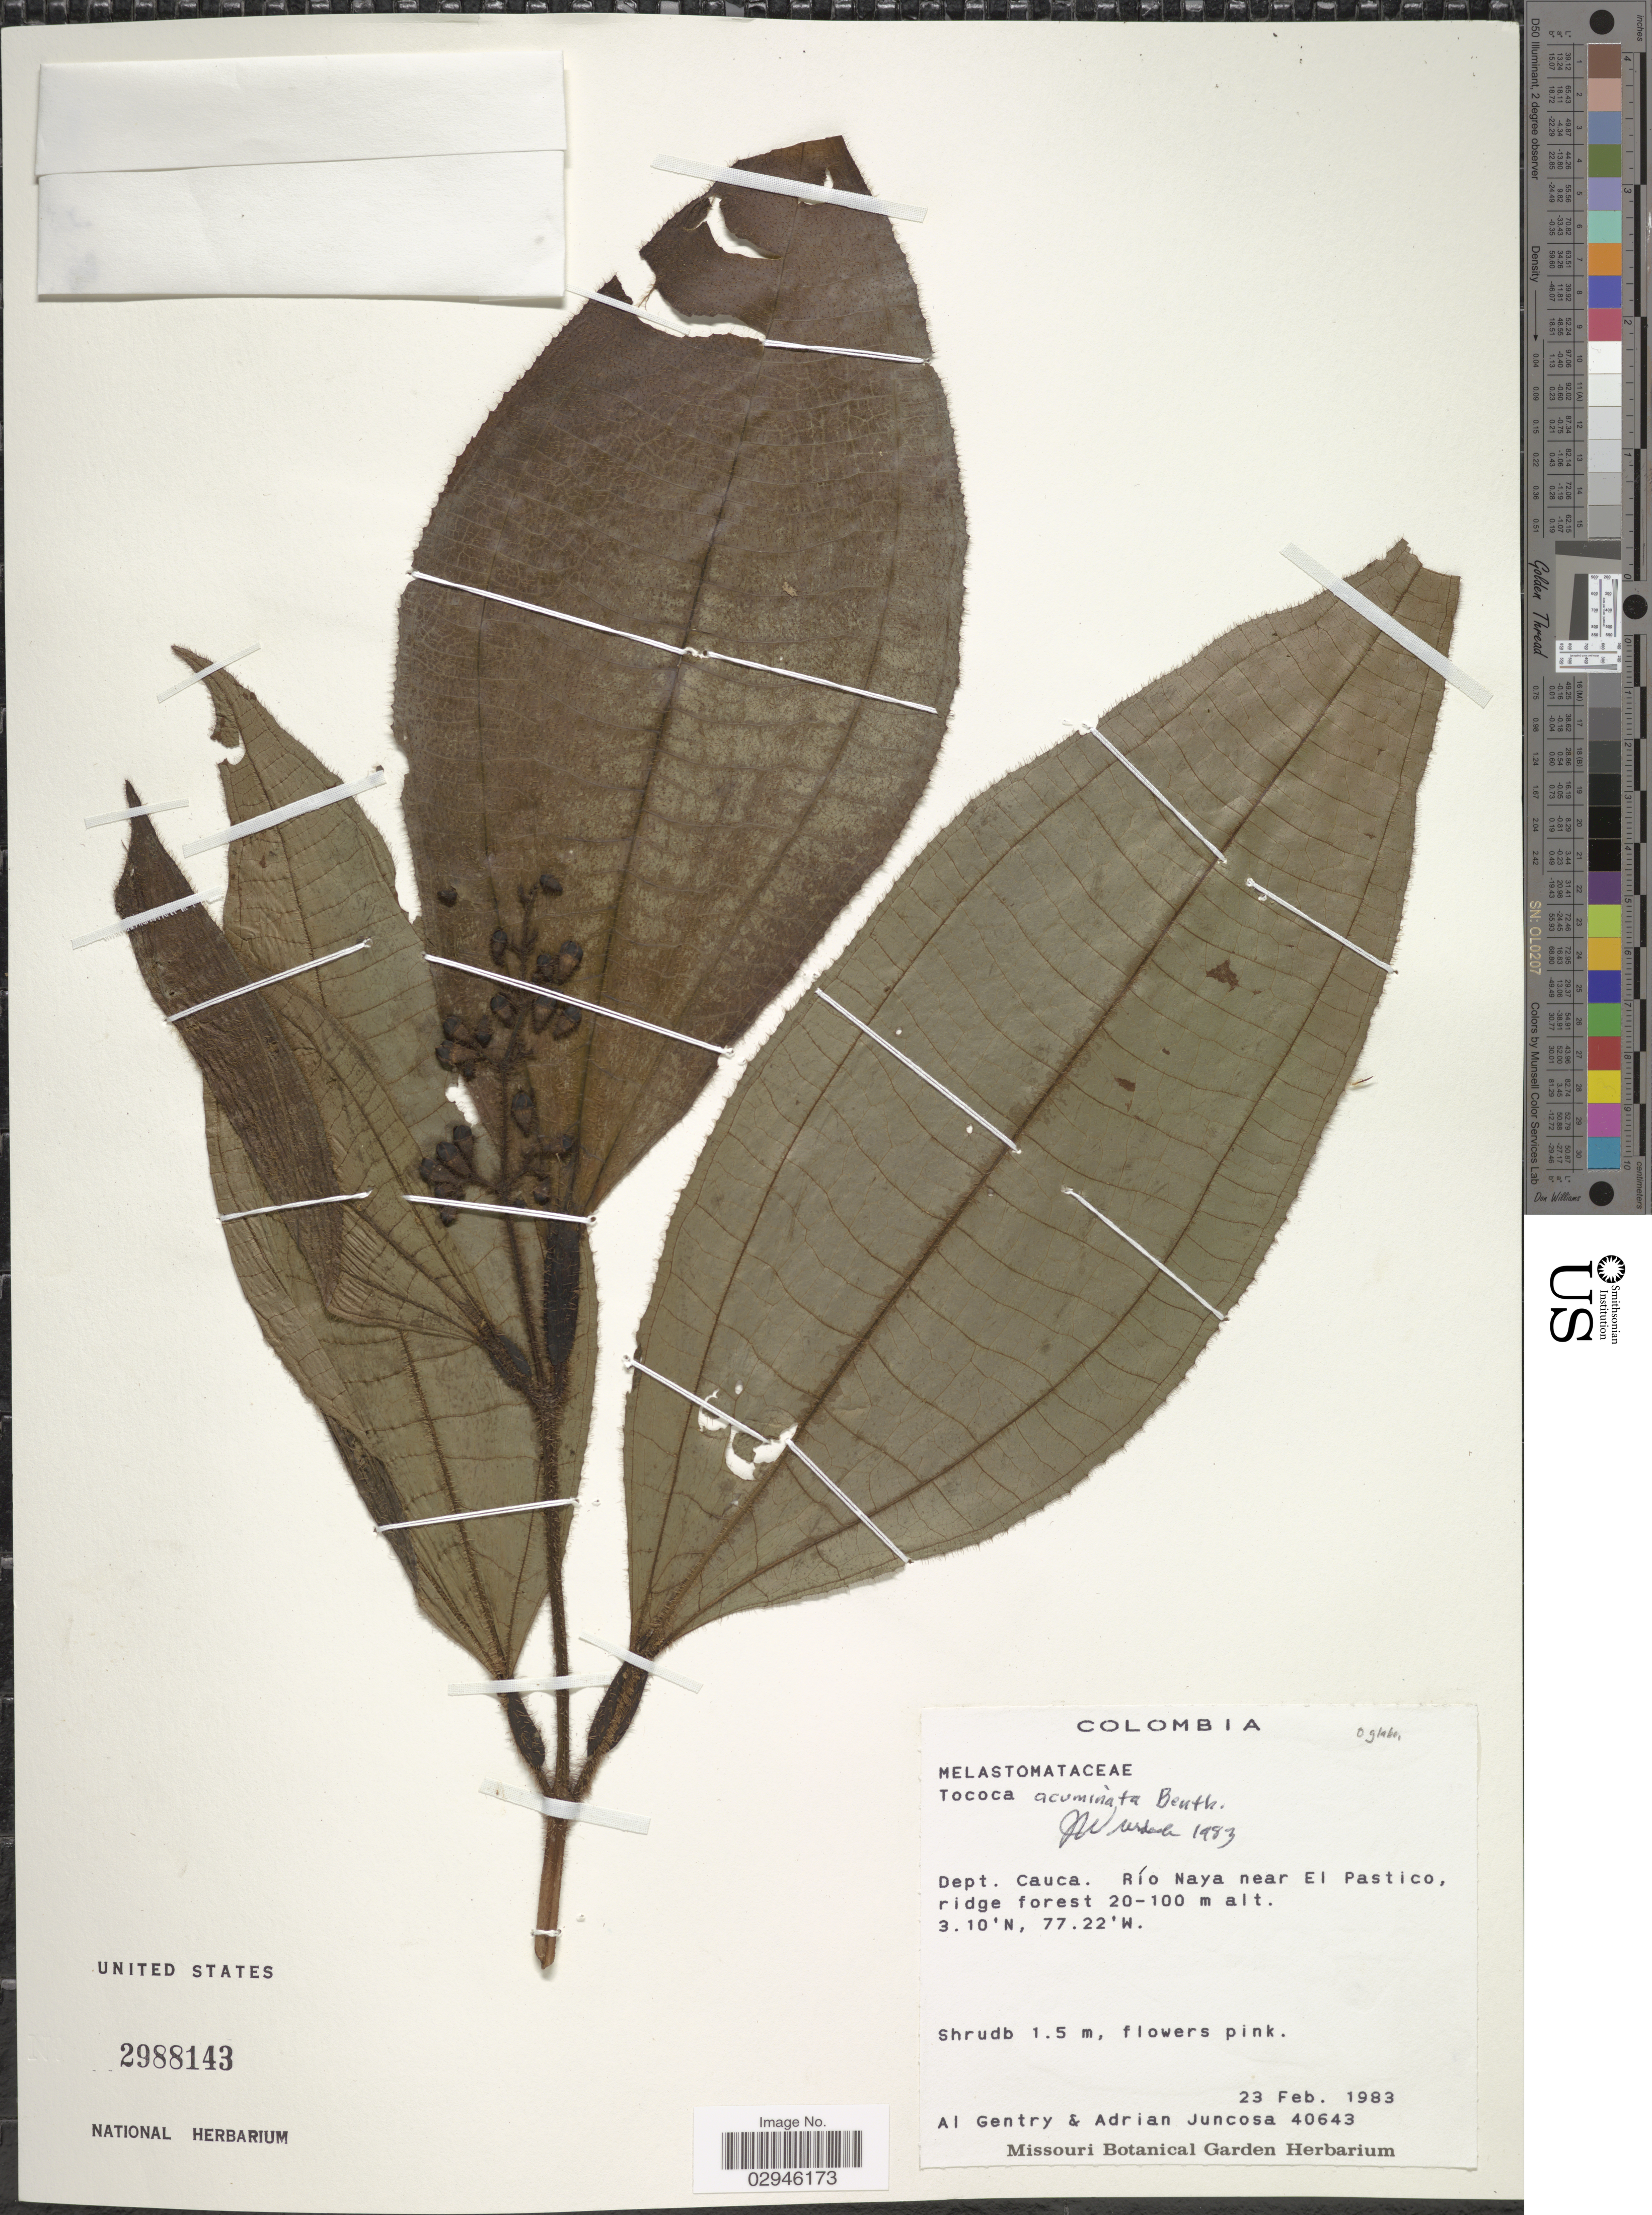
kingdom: Plantae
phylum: Tracheophyta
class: Magnoliopsida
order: Myrtales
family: Melastomataceae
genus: Tococa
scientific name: Tococa acuminata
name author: Benth.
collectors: A. H. Gentry & A. Juncosa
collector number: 40643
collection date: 1983-02-23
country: Colombia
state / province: Cauca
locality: Dept. Cauca. Río Naya near El Pastico.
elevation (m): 20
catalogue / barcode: US 2988143